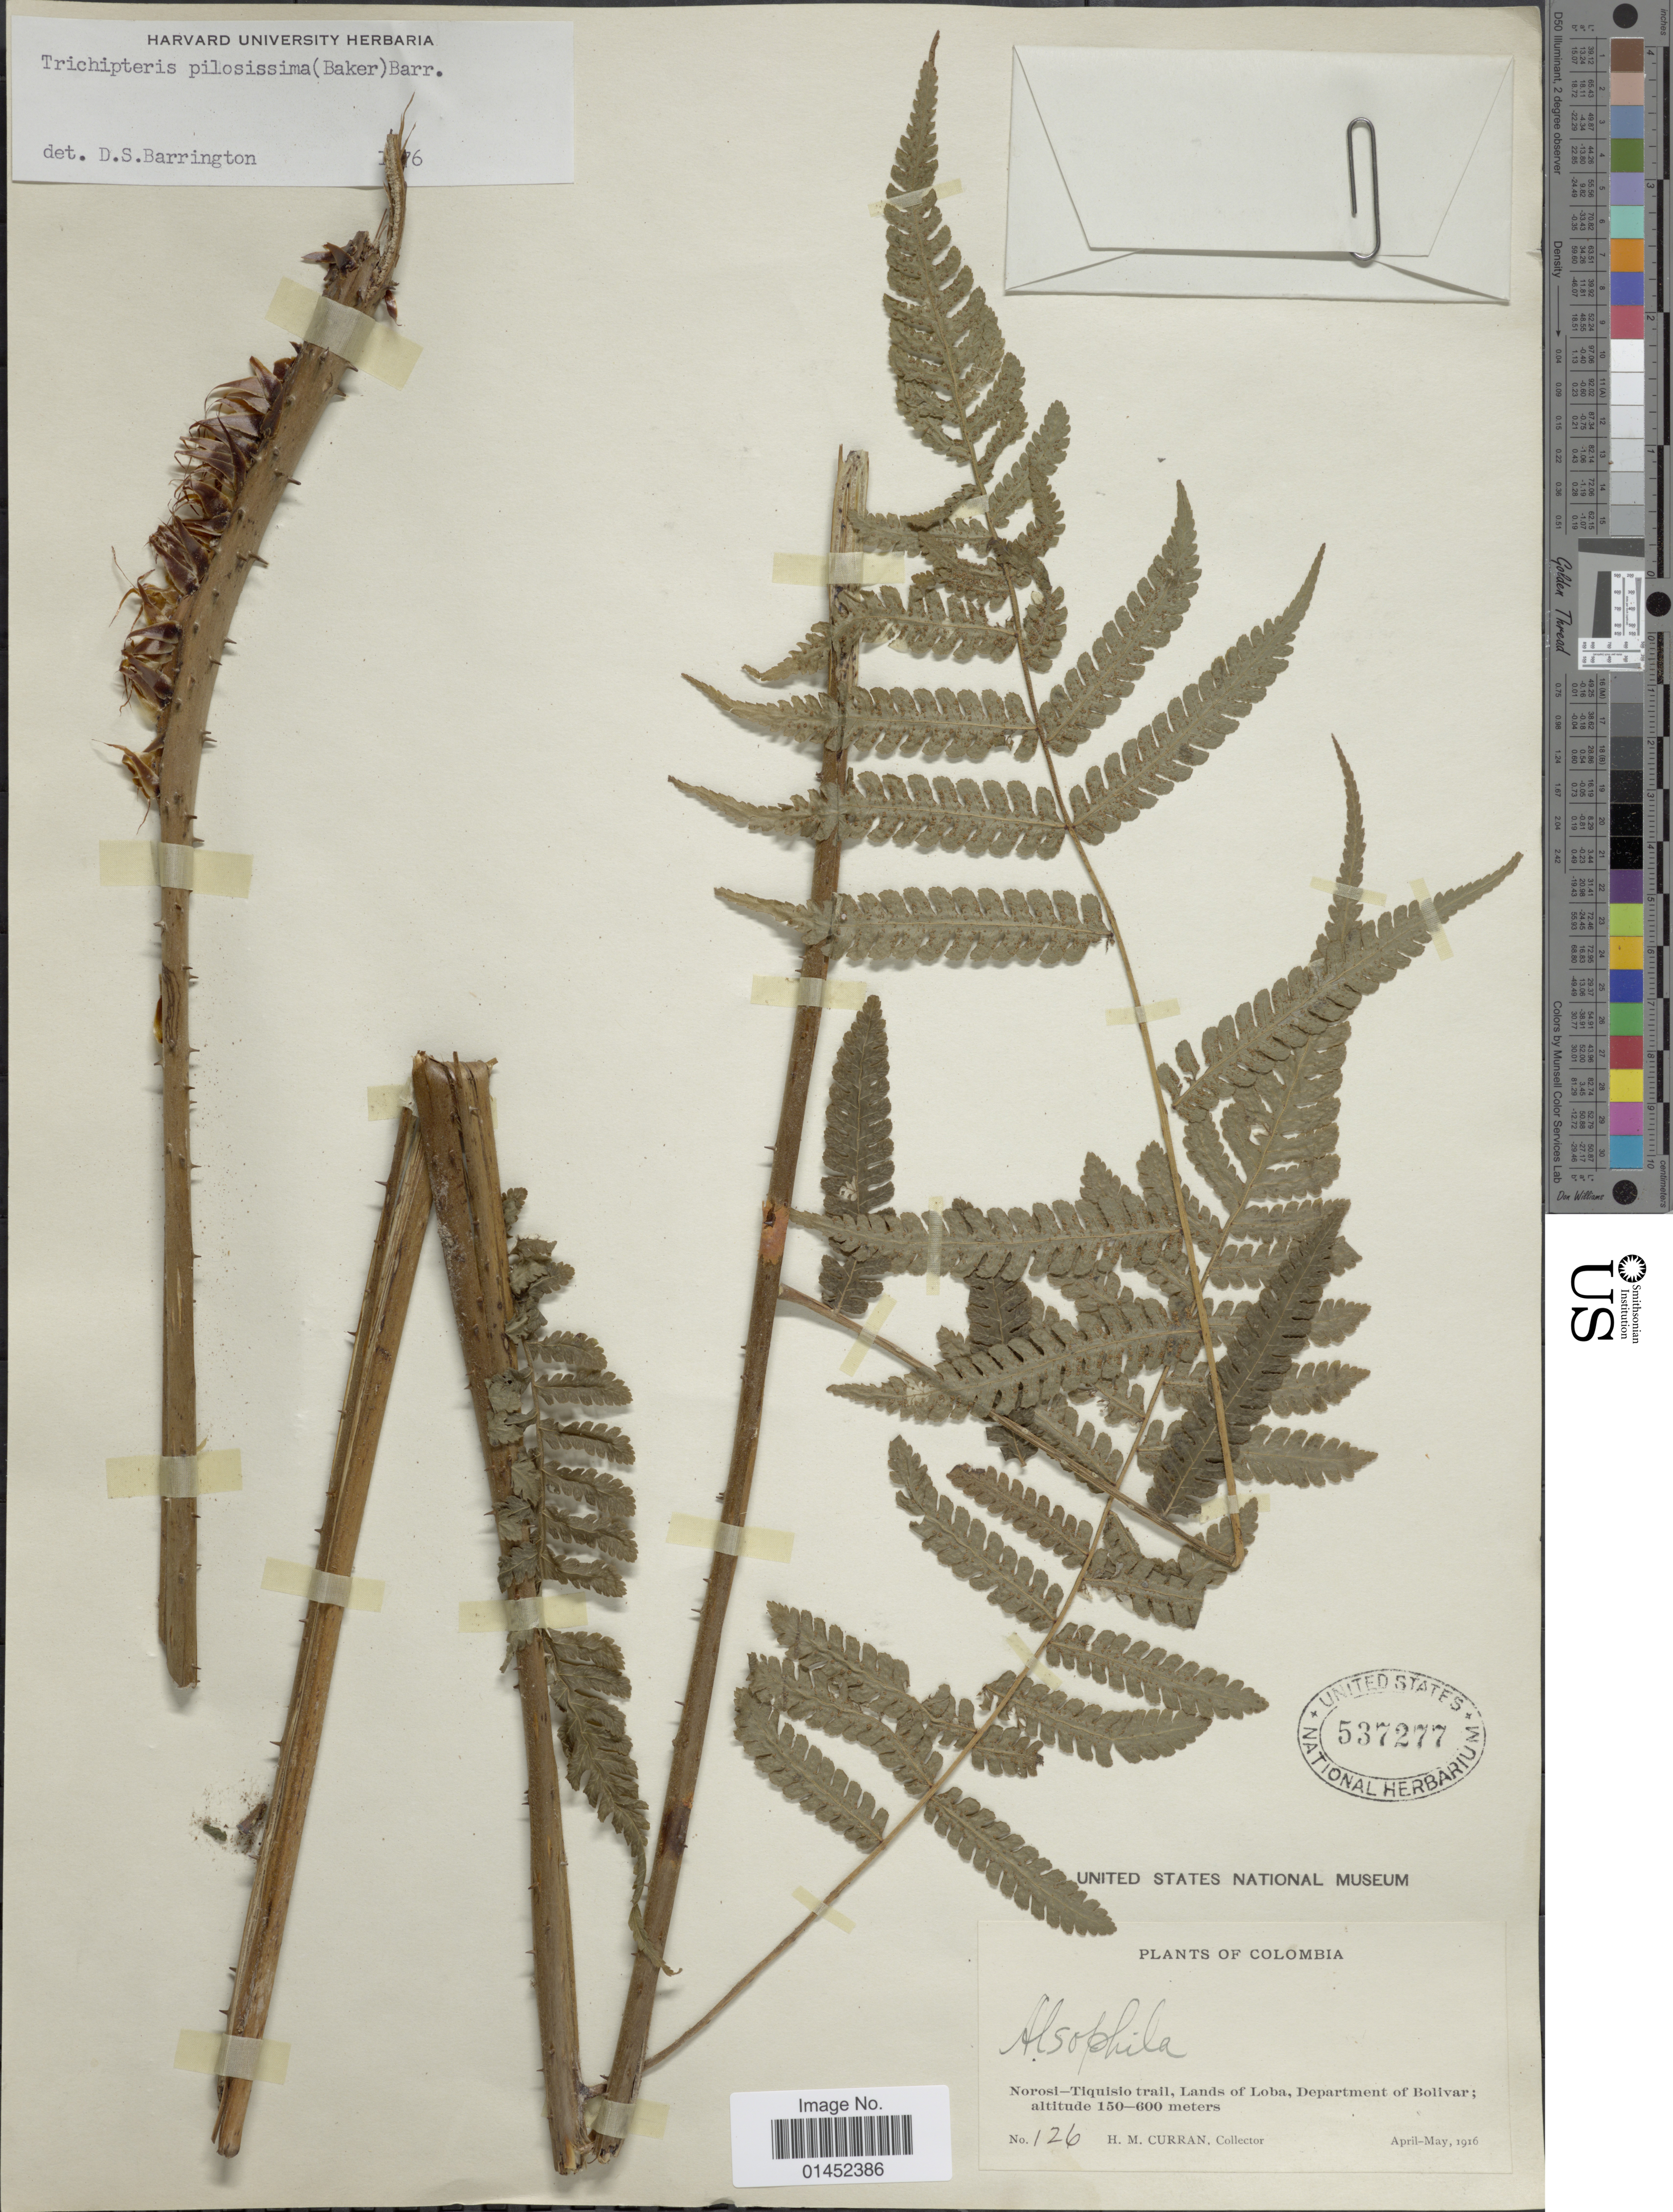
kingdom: Plantae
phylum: Tracheophyta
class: Polypodiopsida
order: Cyatheales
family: Cyatheaceae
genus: Cyathea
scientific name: Cyathea pilosissima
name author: (Baker) Domin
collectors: H. M. Curran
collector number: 126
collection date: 1916-04/1916-05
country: Colombia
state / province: Bolívar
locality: Norosi-Tiquiso trail, Lands of Loba, Department of Bolivar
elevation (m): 150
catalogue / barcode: US 537277